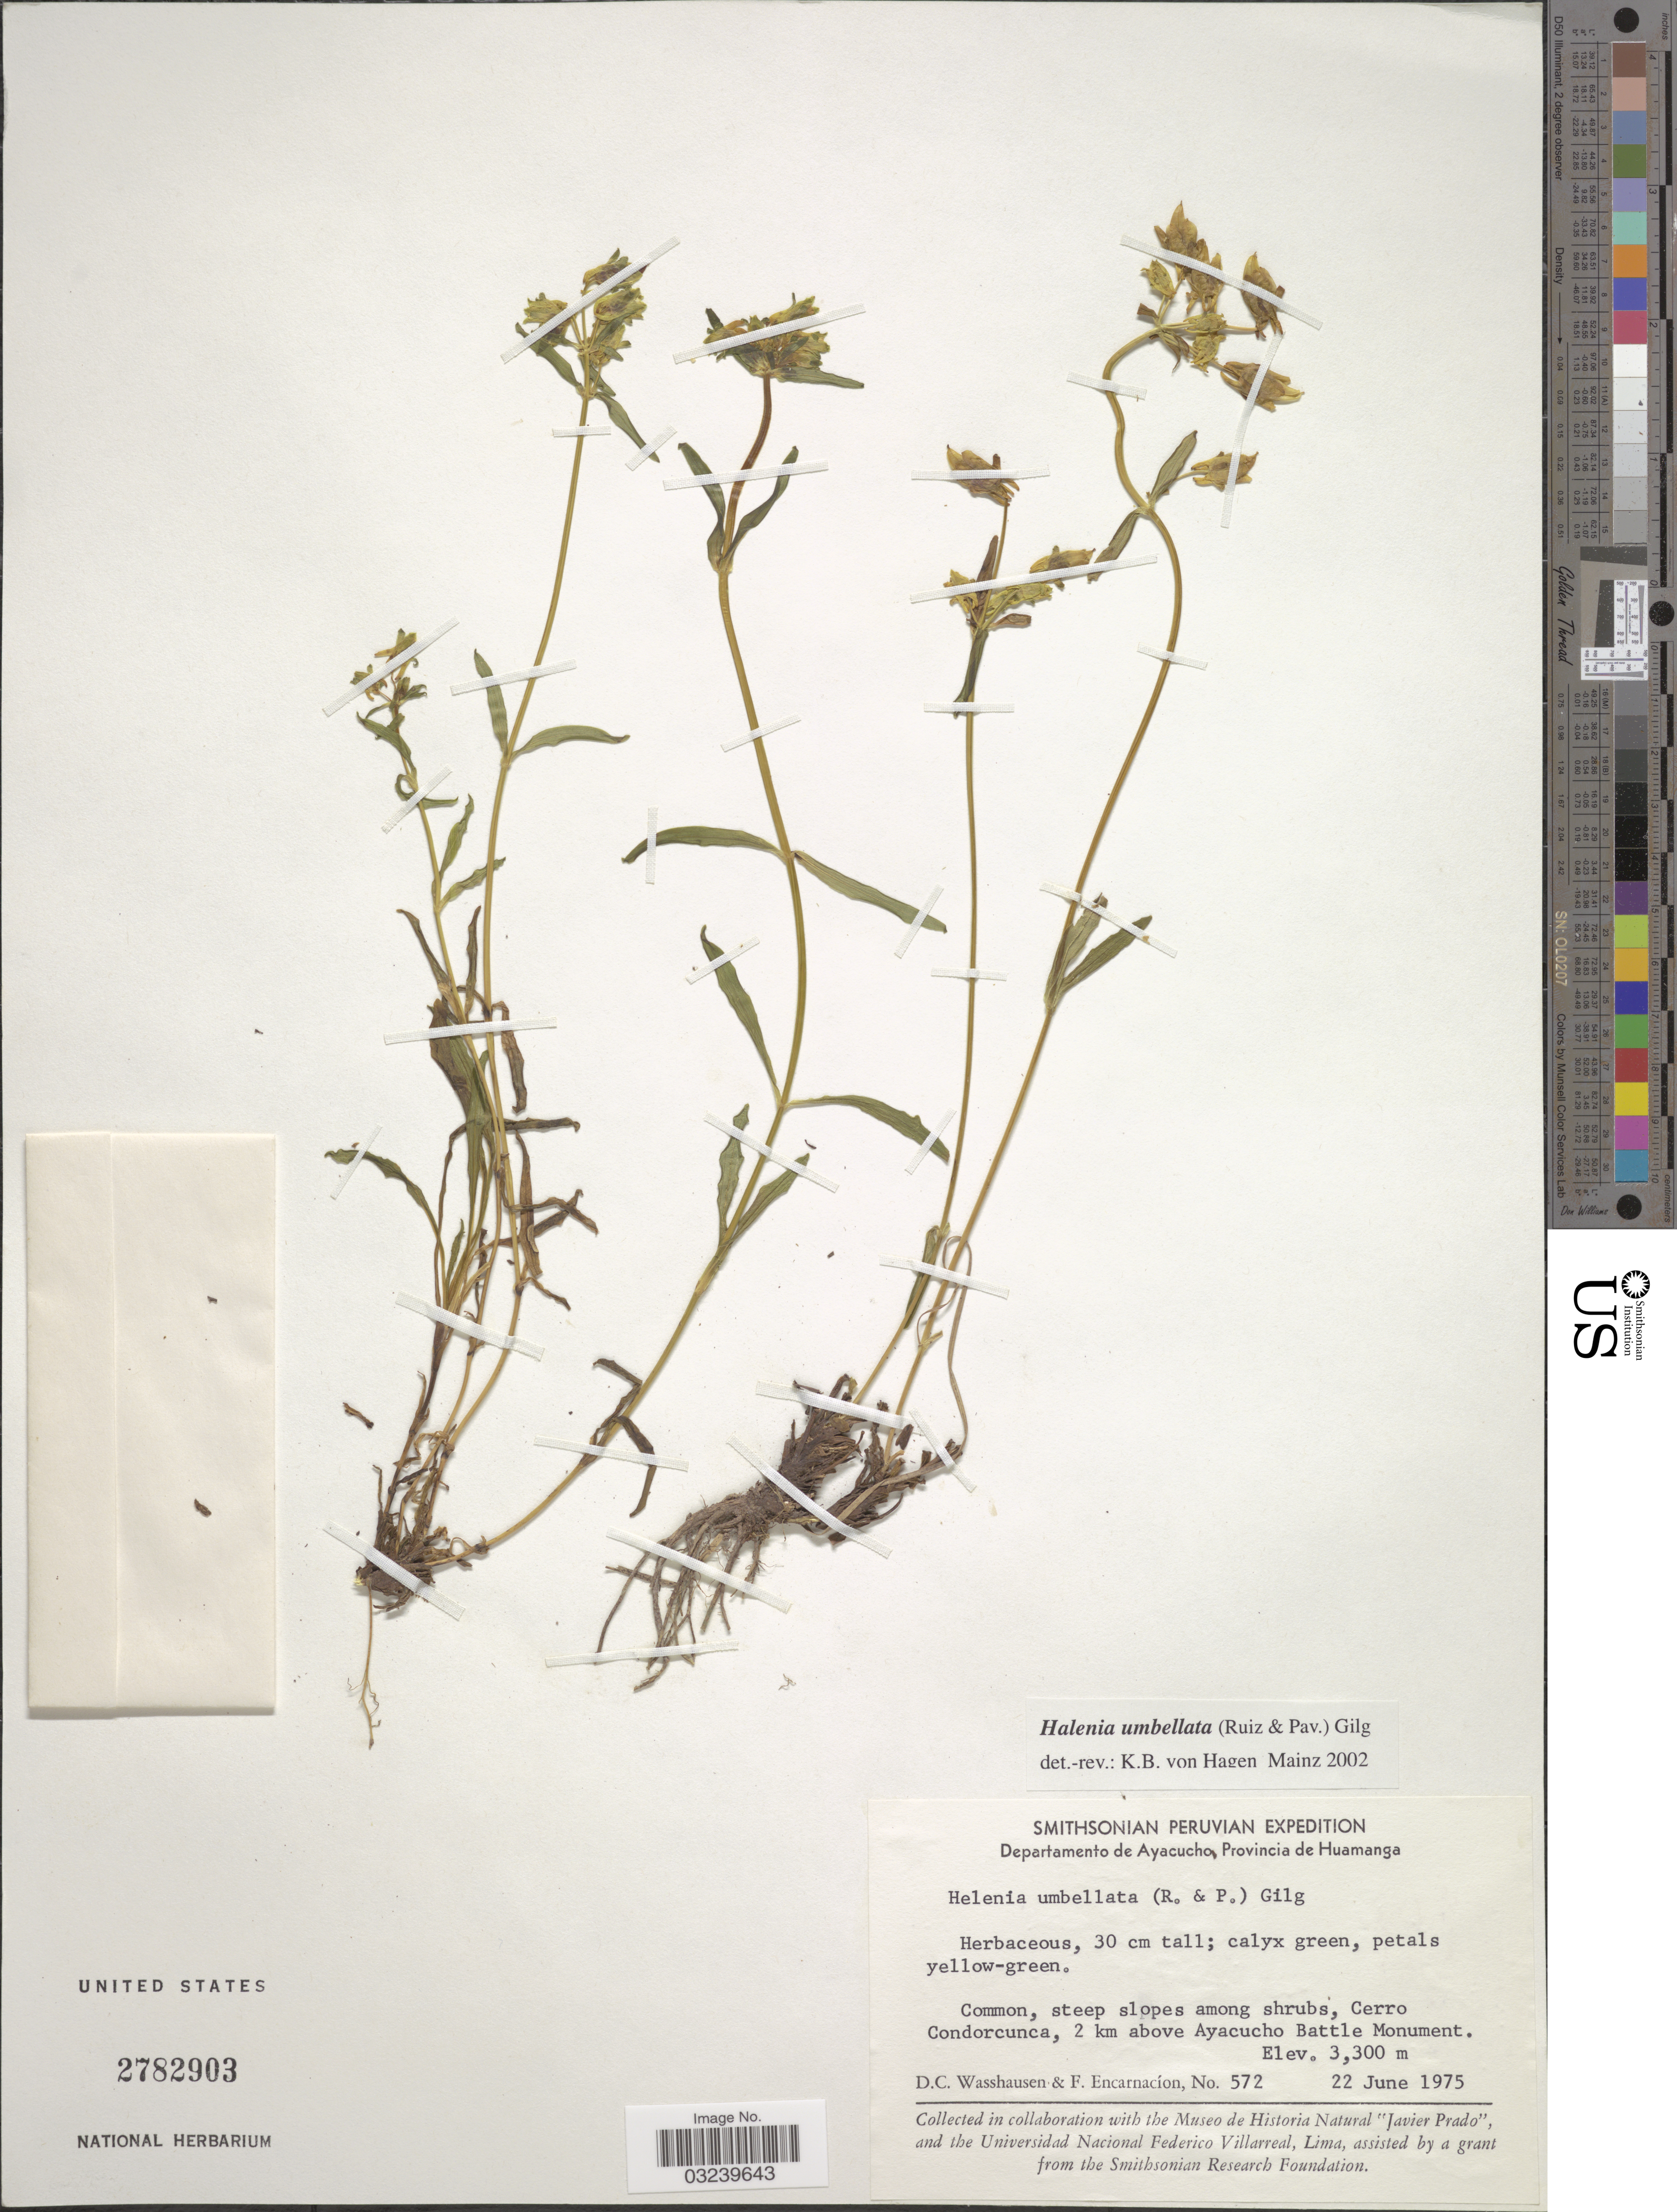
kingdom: Plantae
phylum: Tracheophyta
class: Magnoliopsida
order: Gentianales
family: Gentianaceae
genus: Halenia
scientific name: Halenia umbellata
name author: (Ruiz & Pav.) Gilg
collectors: D. C. Wasshausen & F. Encarnación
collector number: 572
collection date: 1975-06-22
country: Peru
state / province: Ayacucho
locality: Departamento de Ayacucho, Provincia de Huamanga, Common, steep slopes among shrubs, Cerro Condorcunca, 2 km above Ayacucho Battle Monument.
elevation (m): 3300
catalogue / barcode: US 2782903